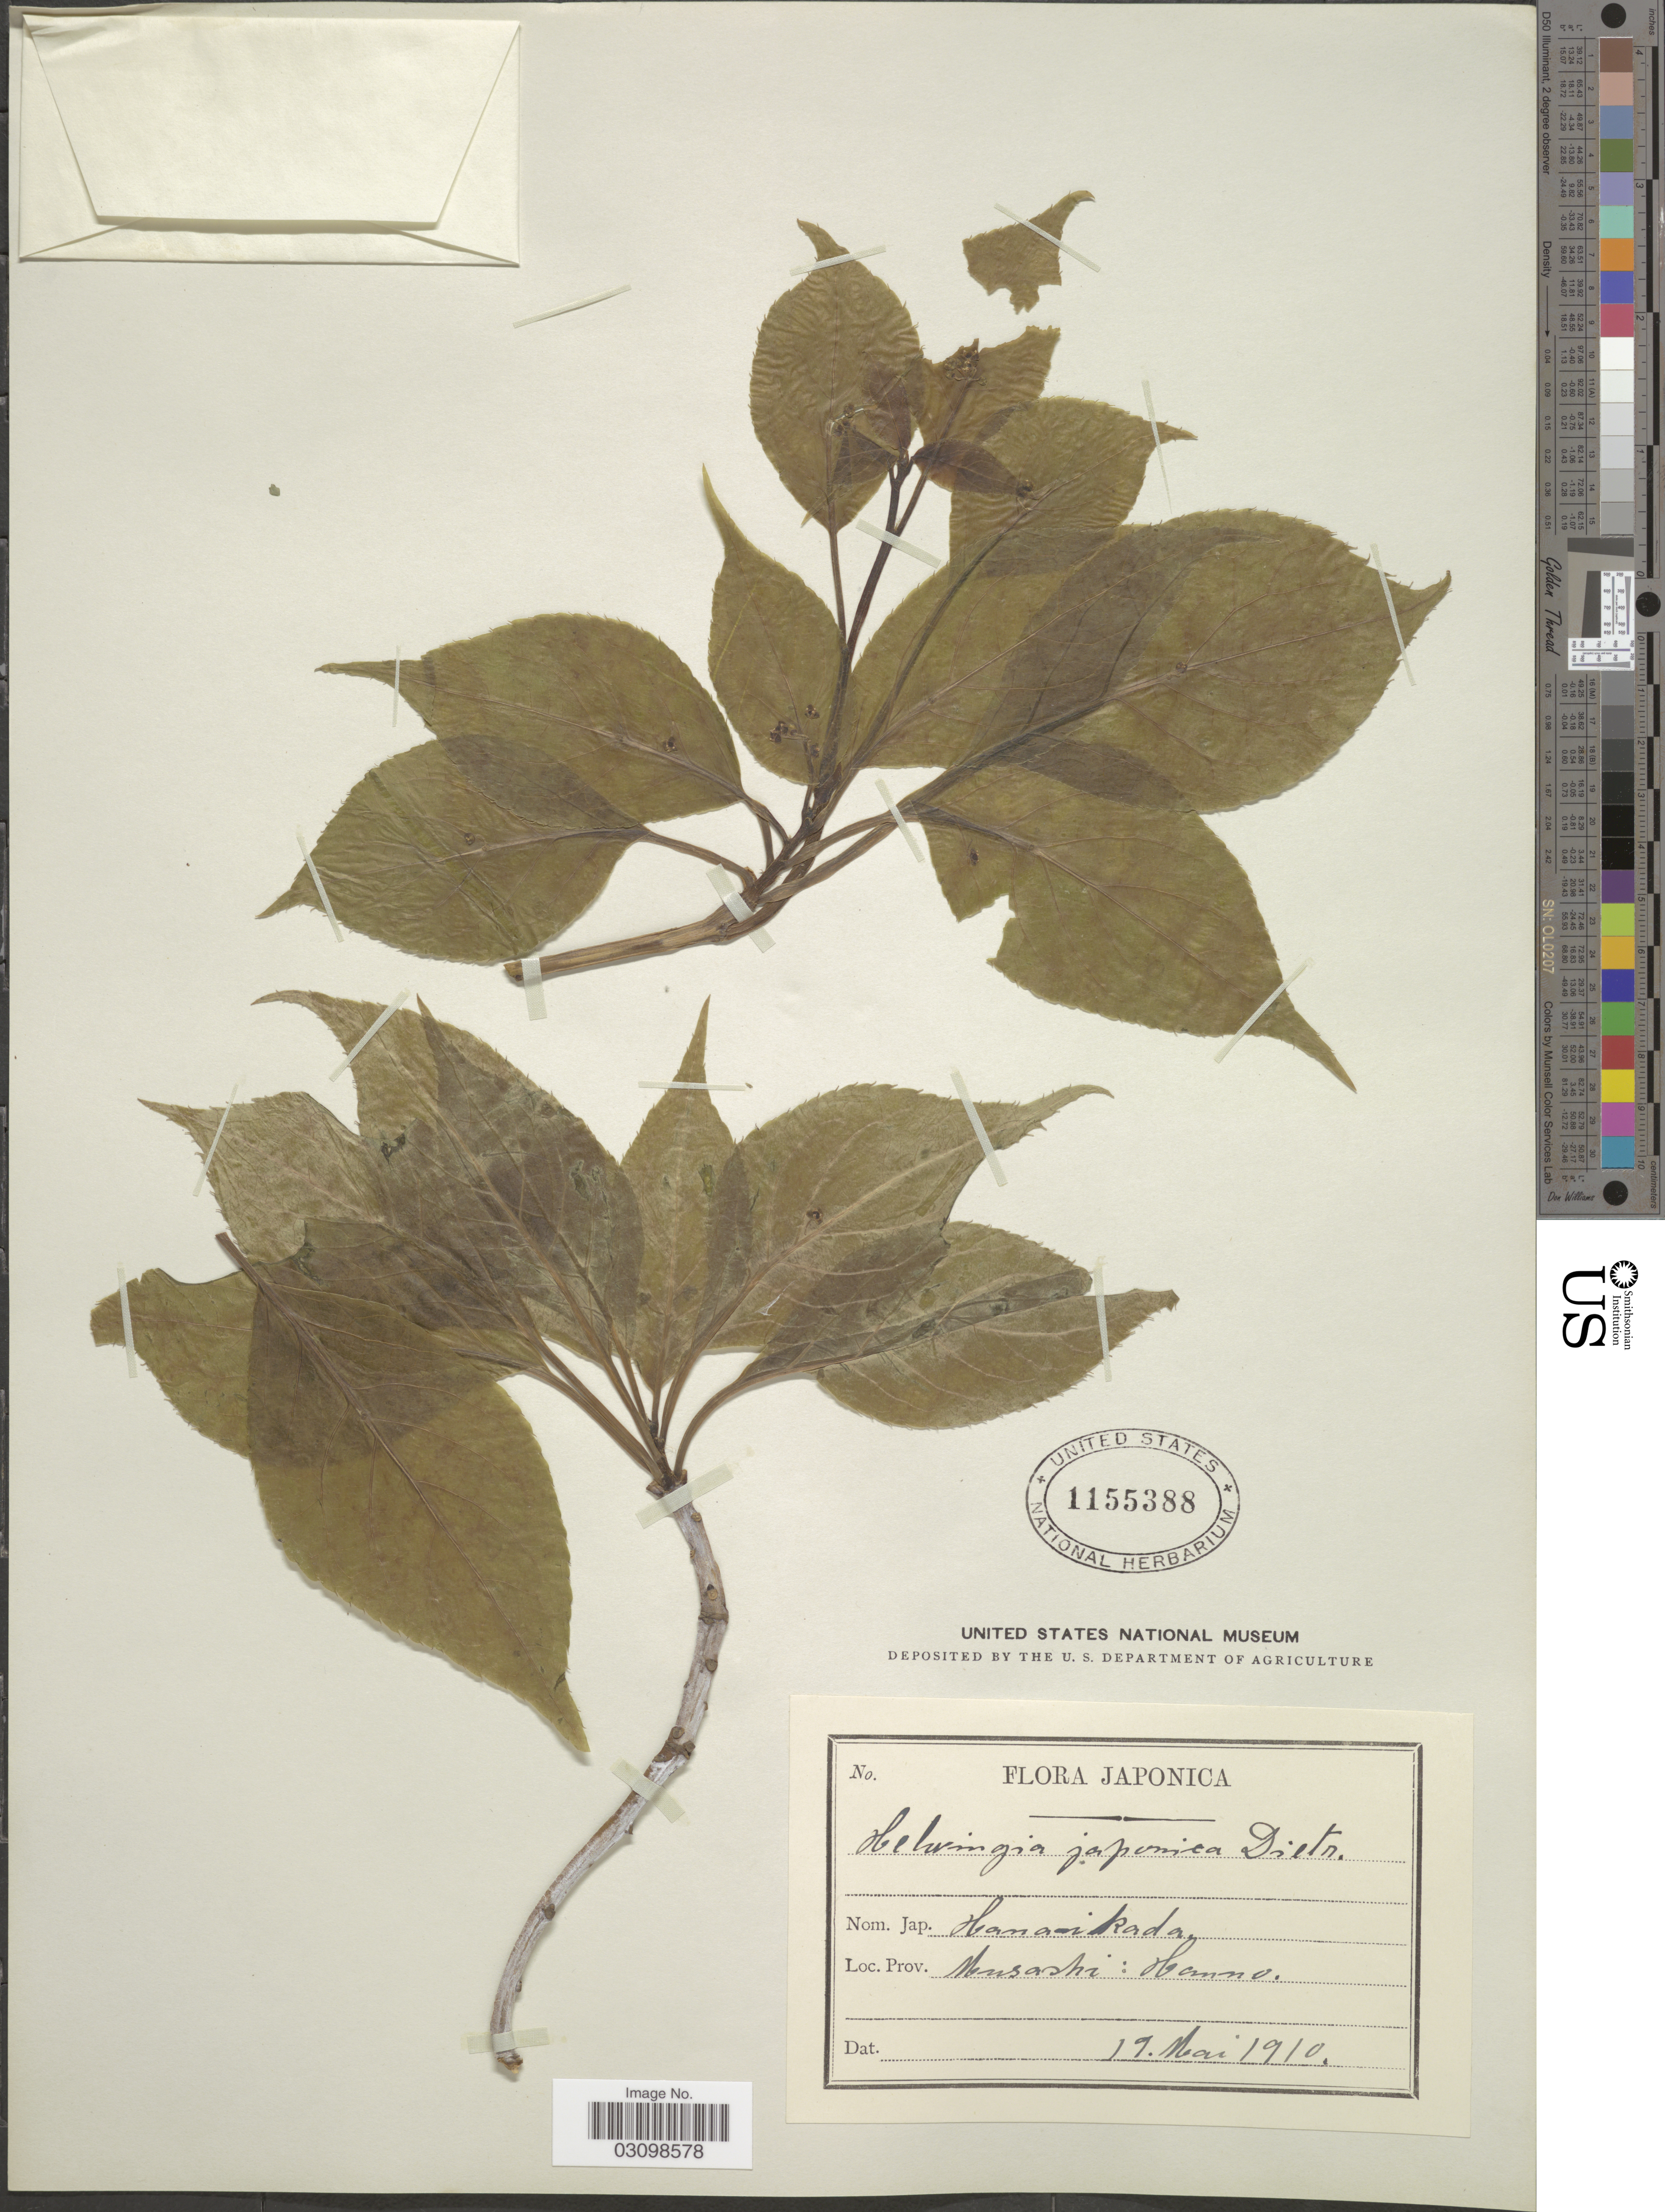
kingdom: Plantae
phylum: Tracheophyta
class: Magnoliopsida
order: Aquifoliales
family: Helwingiaceae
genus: Helwingia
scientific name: Helwingia japonica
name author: (Thunb.) Dietr.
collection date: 1910-05-17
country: Japan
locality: Prov. Musashi: Hanno.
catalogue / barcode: US 1155388